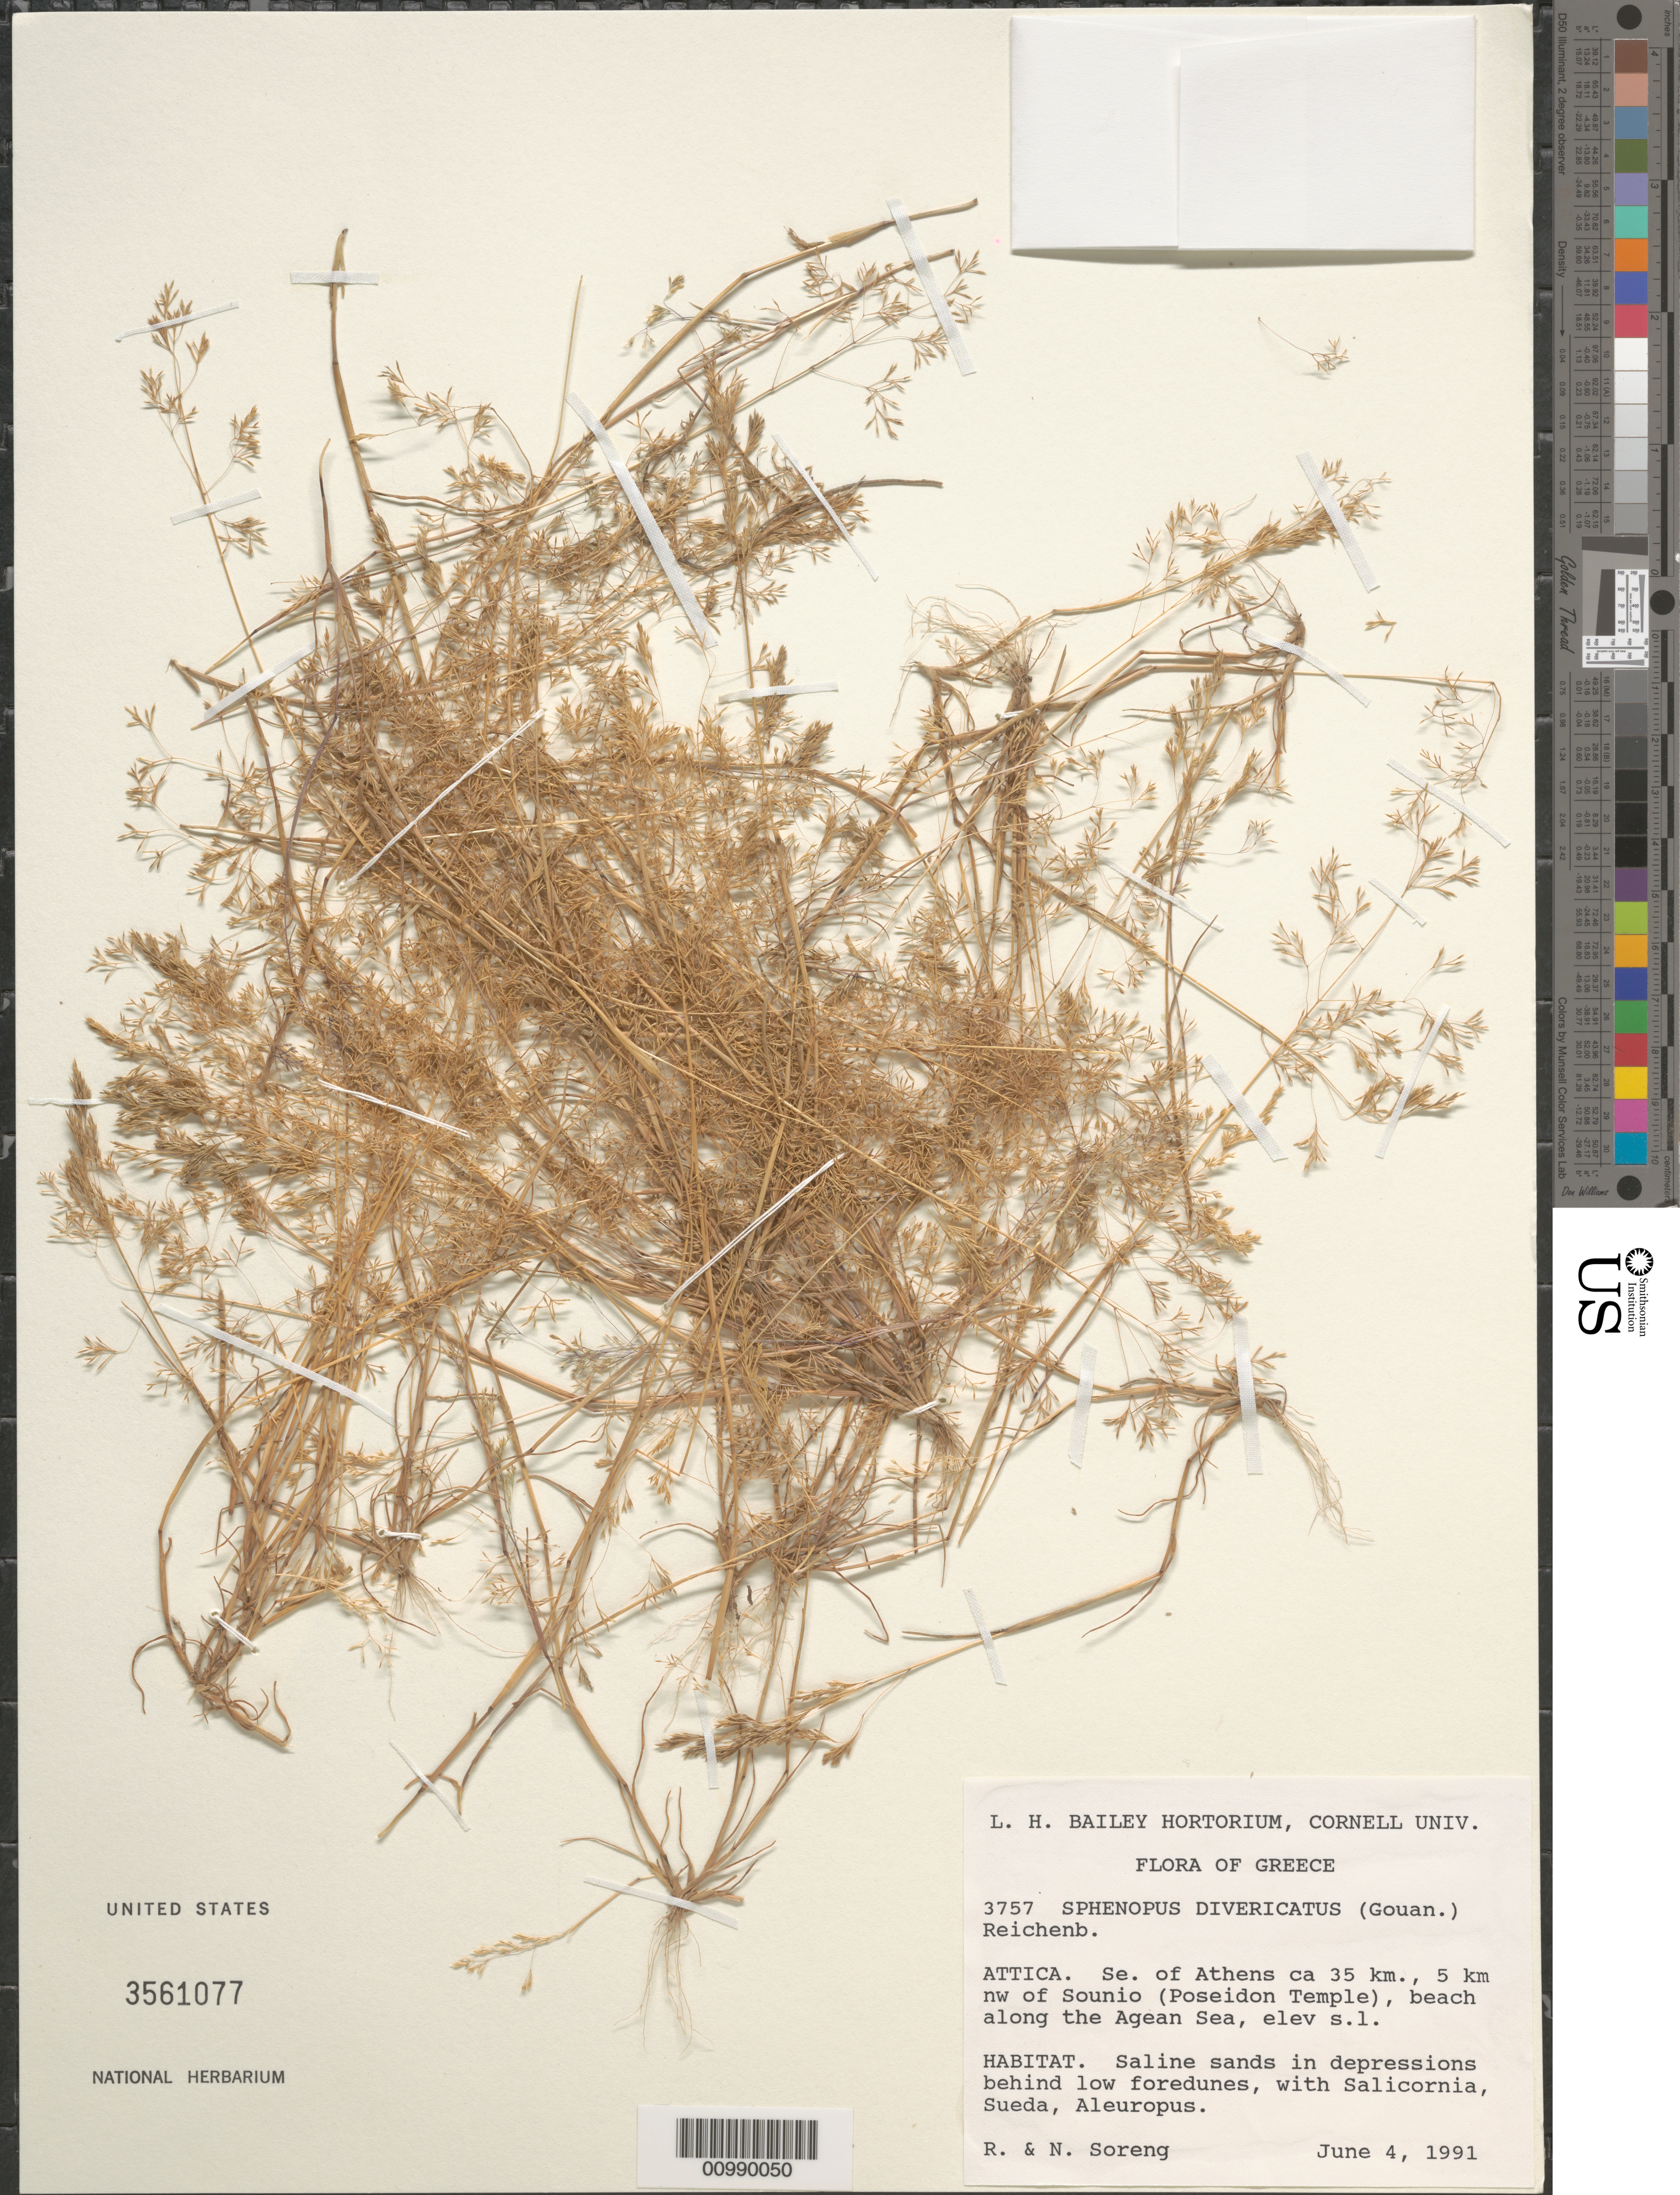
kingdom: Plantae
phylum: Tracheophyta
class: Liliopsida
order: Poales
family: Poaceae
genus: Sphenopus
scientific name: Sphenopus divaricatus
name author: (Gouan) Rchb.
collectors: R. J. Soreng & N. L. Soreng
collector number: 3757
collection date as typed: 04 Jun 1991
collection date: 1991-06-04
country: Greece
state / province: Attica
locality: SE of Athens ca 35 km., 5 km NW of Sounio (Poseidon Temple), beach along the Agean Sea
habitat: Saline sands in depressions behind low foredunes, with Salicornia, Sueda, Aleuropus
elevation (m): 1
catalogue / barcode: US 3561077